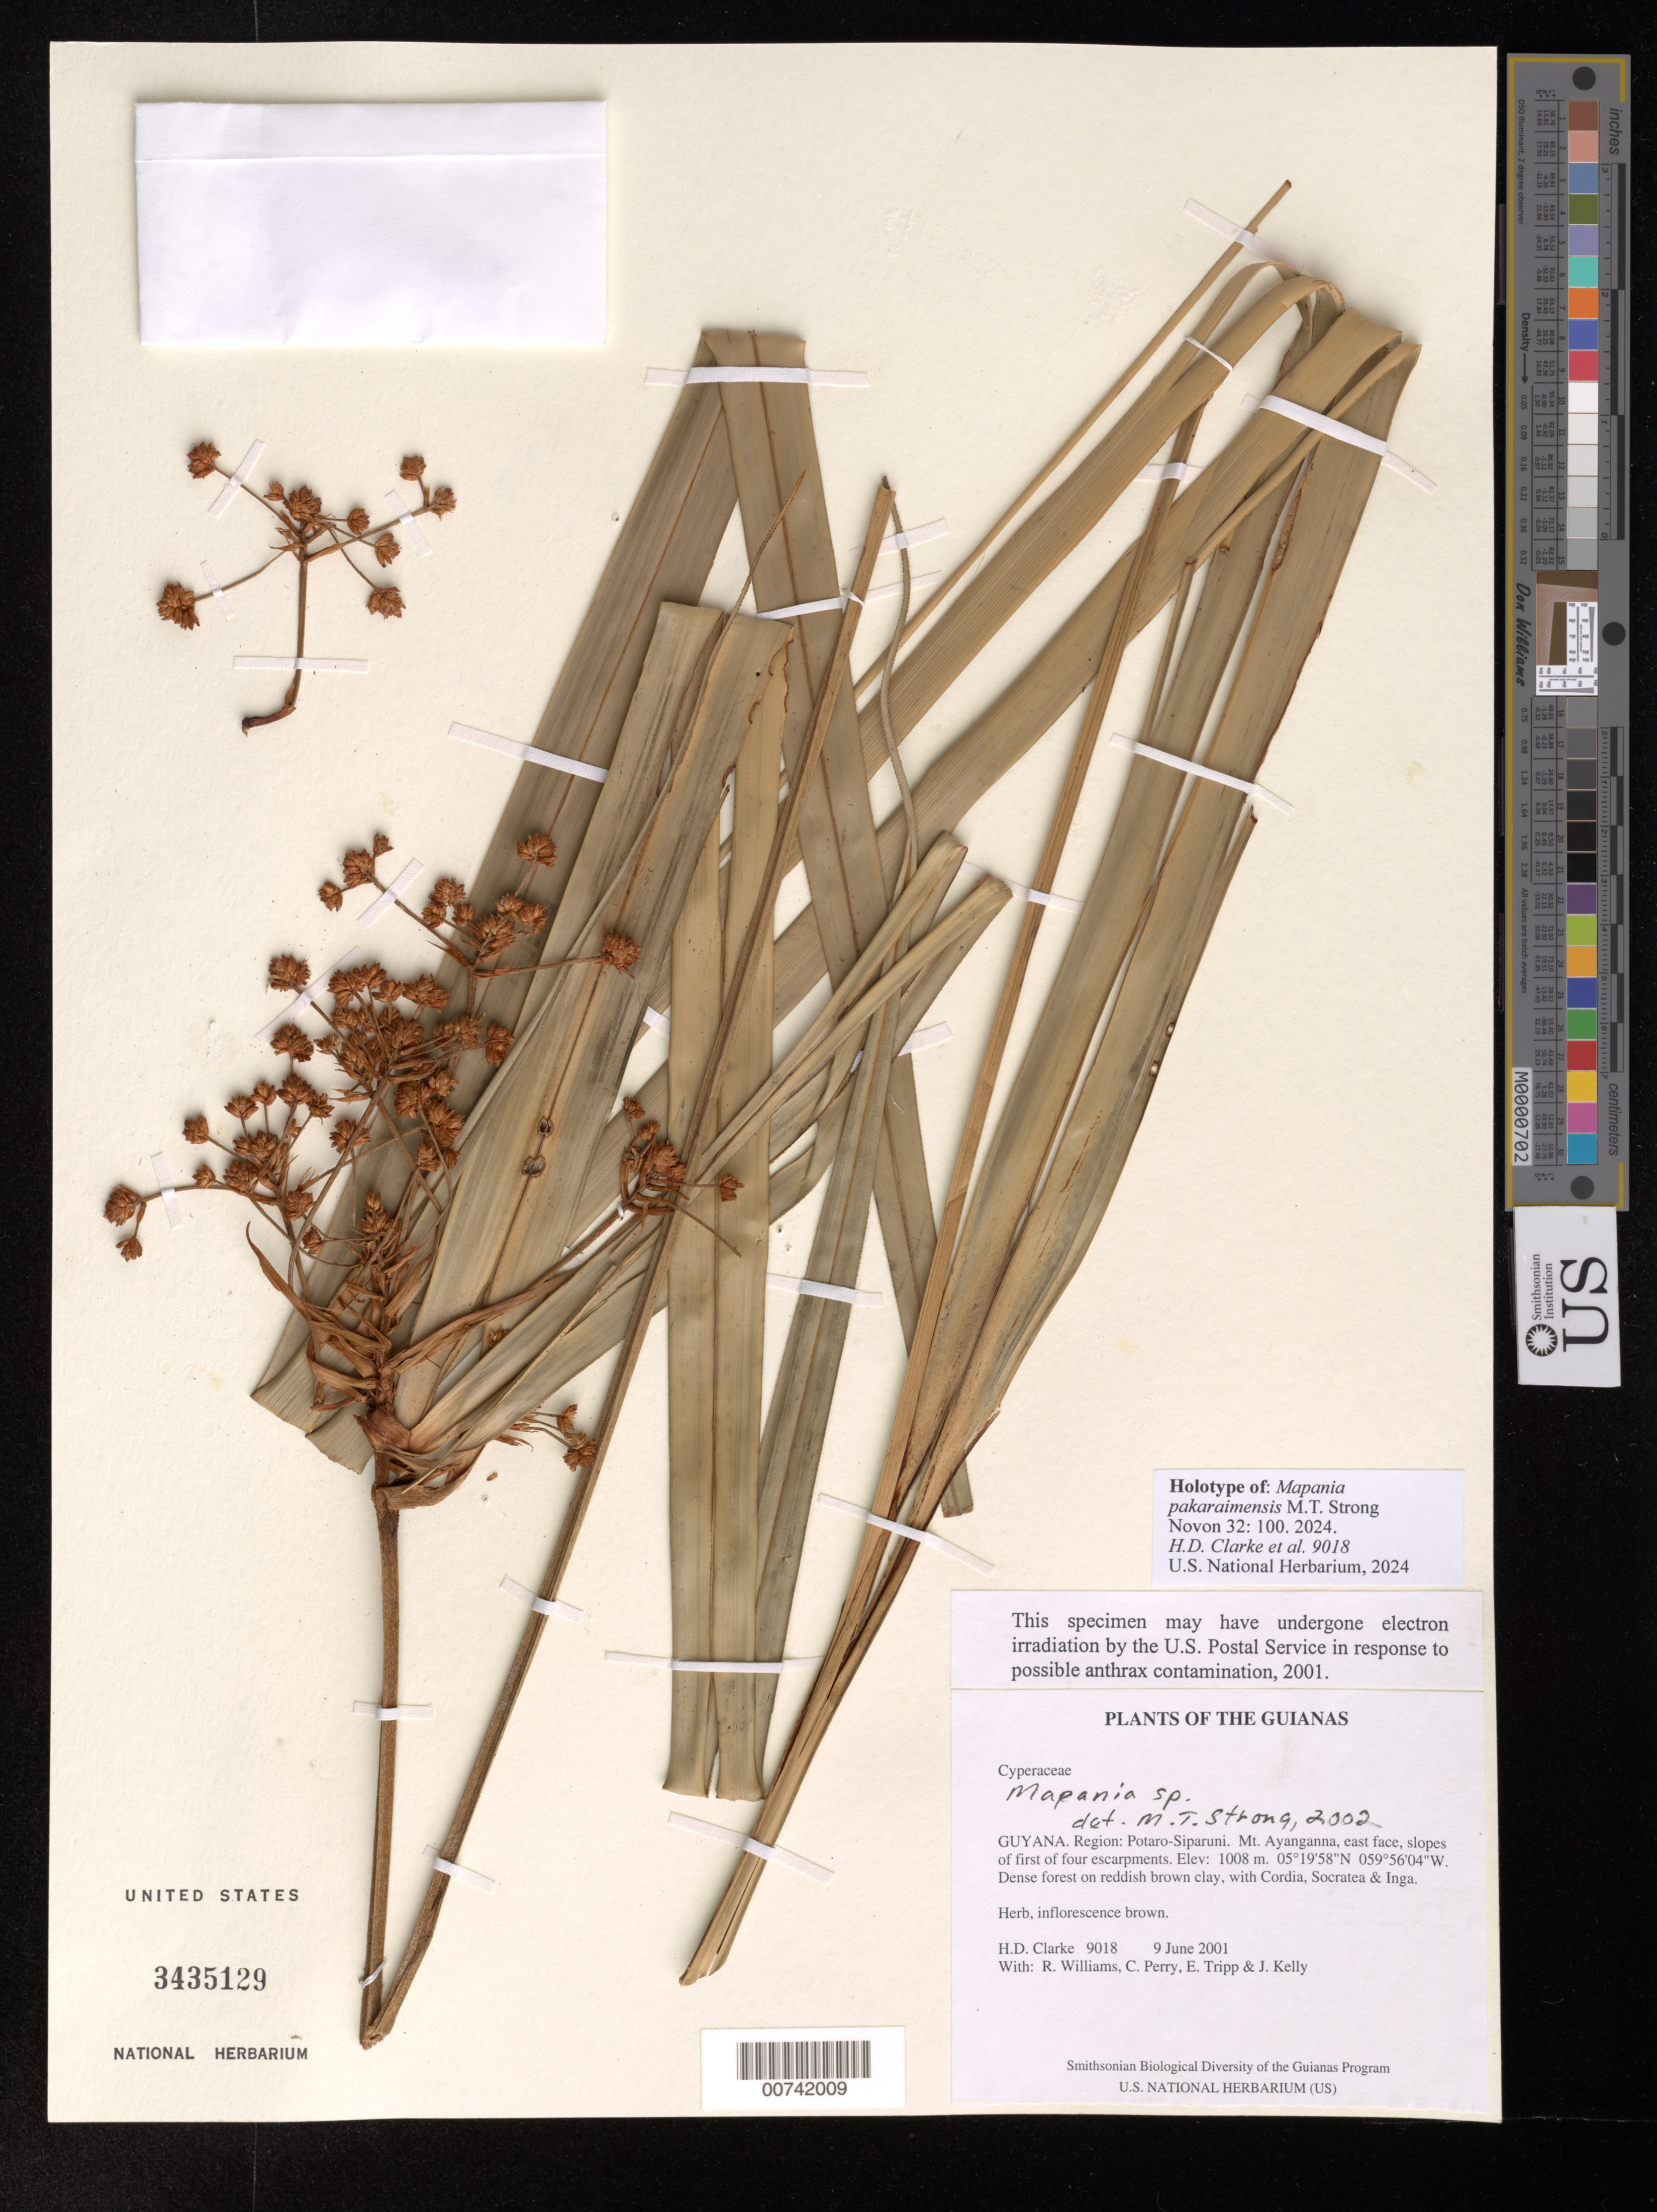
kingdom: Plantae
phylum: Tracheophyta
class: Liliopsida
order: Poales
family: Cyperaceae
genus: Mapania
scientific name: Mapania pakaraimensis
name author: M.T. Strong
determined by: Strong, Mark T., (BOT), Smithsonian Institution - National Museum of Natural History (UNITED STATES)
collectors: H. D. Clarke, R. Williams, C. Perry, E. Tripp & J. Kelly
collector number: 9018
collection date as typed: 9 June 2001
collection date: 2001-06-09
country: Guyana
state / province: Potaro-Siparuni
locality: Mt. Ayanganna, east face, slopes of first of four escarpments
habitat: Dense forest on reddish brown clay, with Cordia, Socratea & Inga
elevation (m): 1008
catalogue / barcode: US 3435129